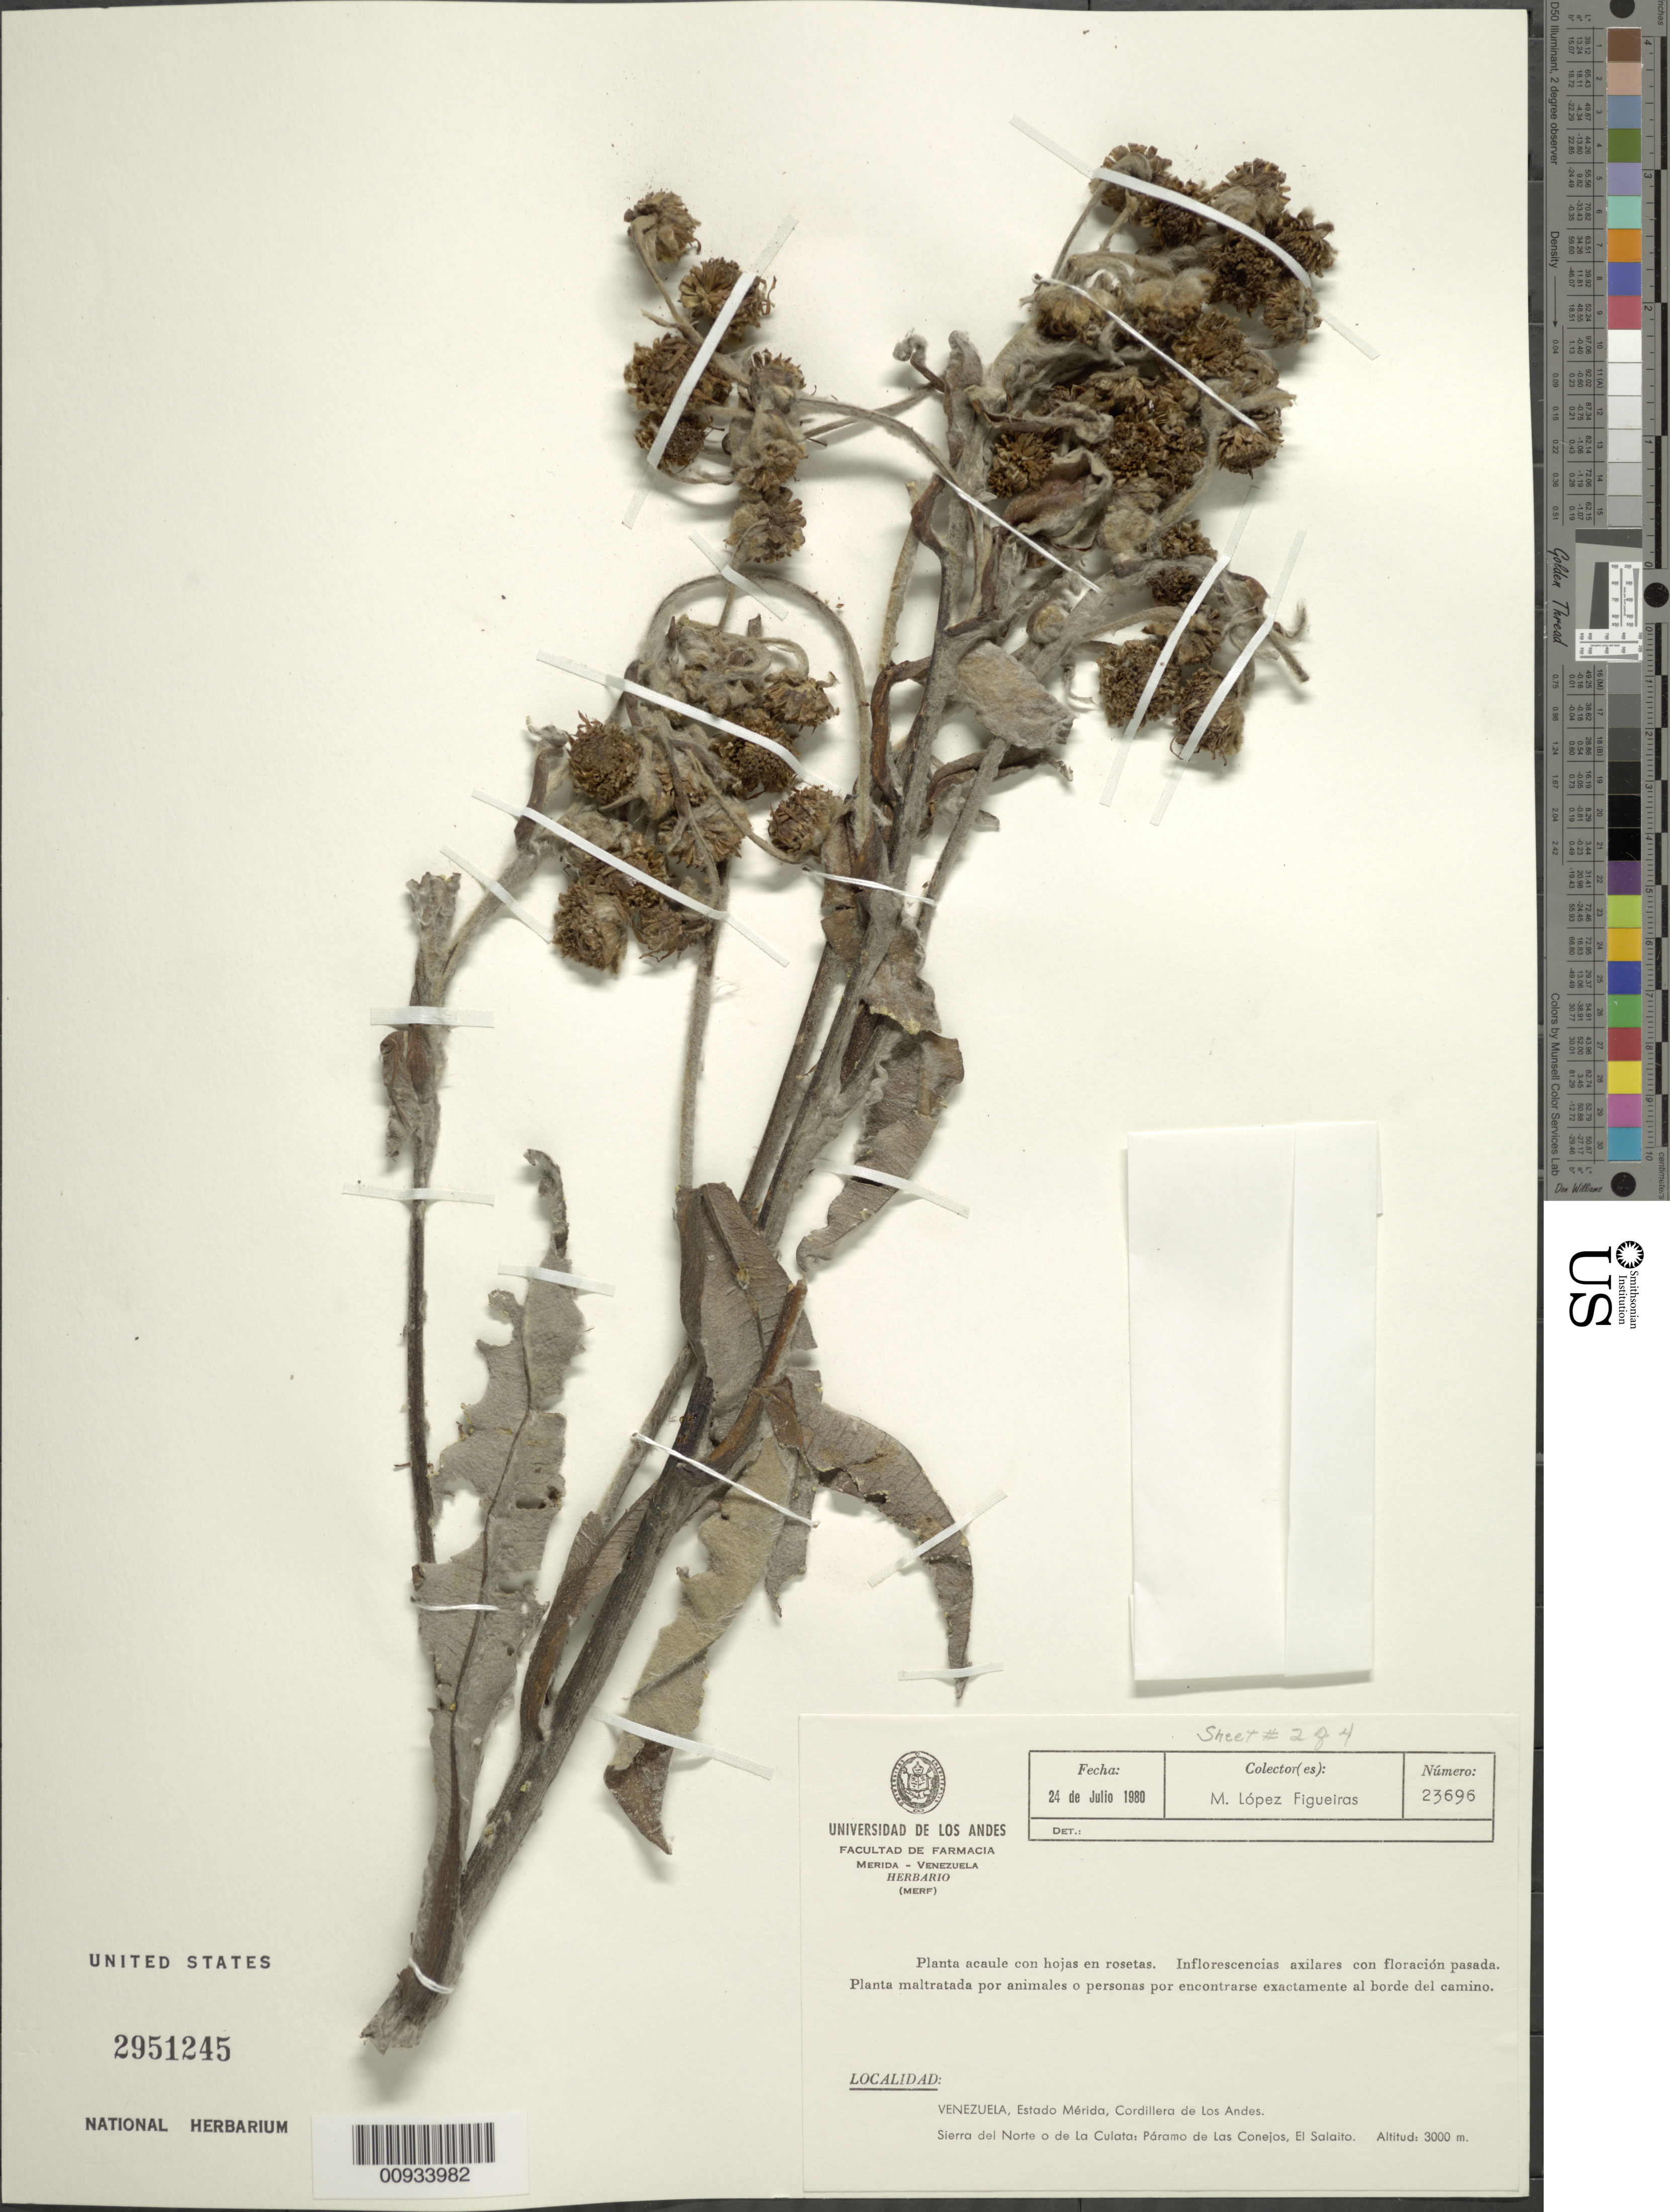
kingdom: Plantae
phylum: Tracheophyta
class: Magnoliopsida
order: Asterales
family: Asteraceae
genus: Espeletia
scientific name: Espeletia schultzii var. mucurubana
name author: Cuatrec.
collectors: M. López Figueiras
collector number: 23696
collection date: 1980-07-24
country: Venezuela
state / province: Mérida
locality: Cordillera de Los Andes, Sierra del Norte o de La Culata, Paramo de Las Conejos, El Salaito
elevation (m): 3000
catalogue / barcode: US 2951245